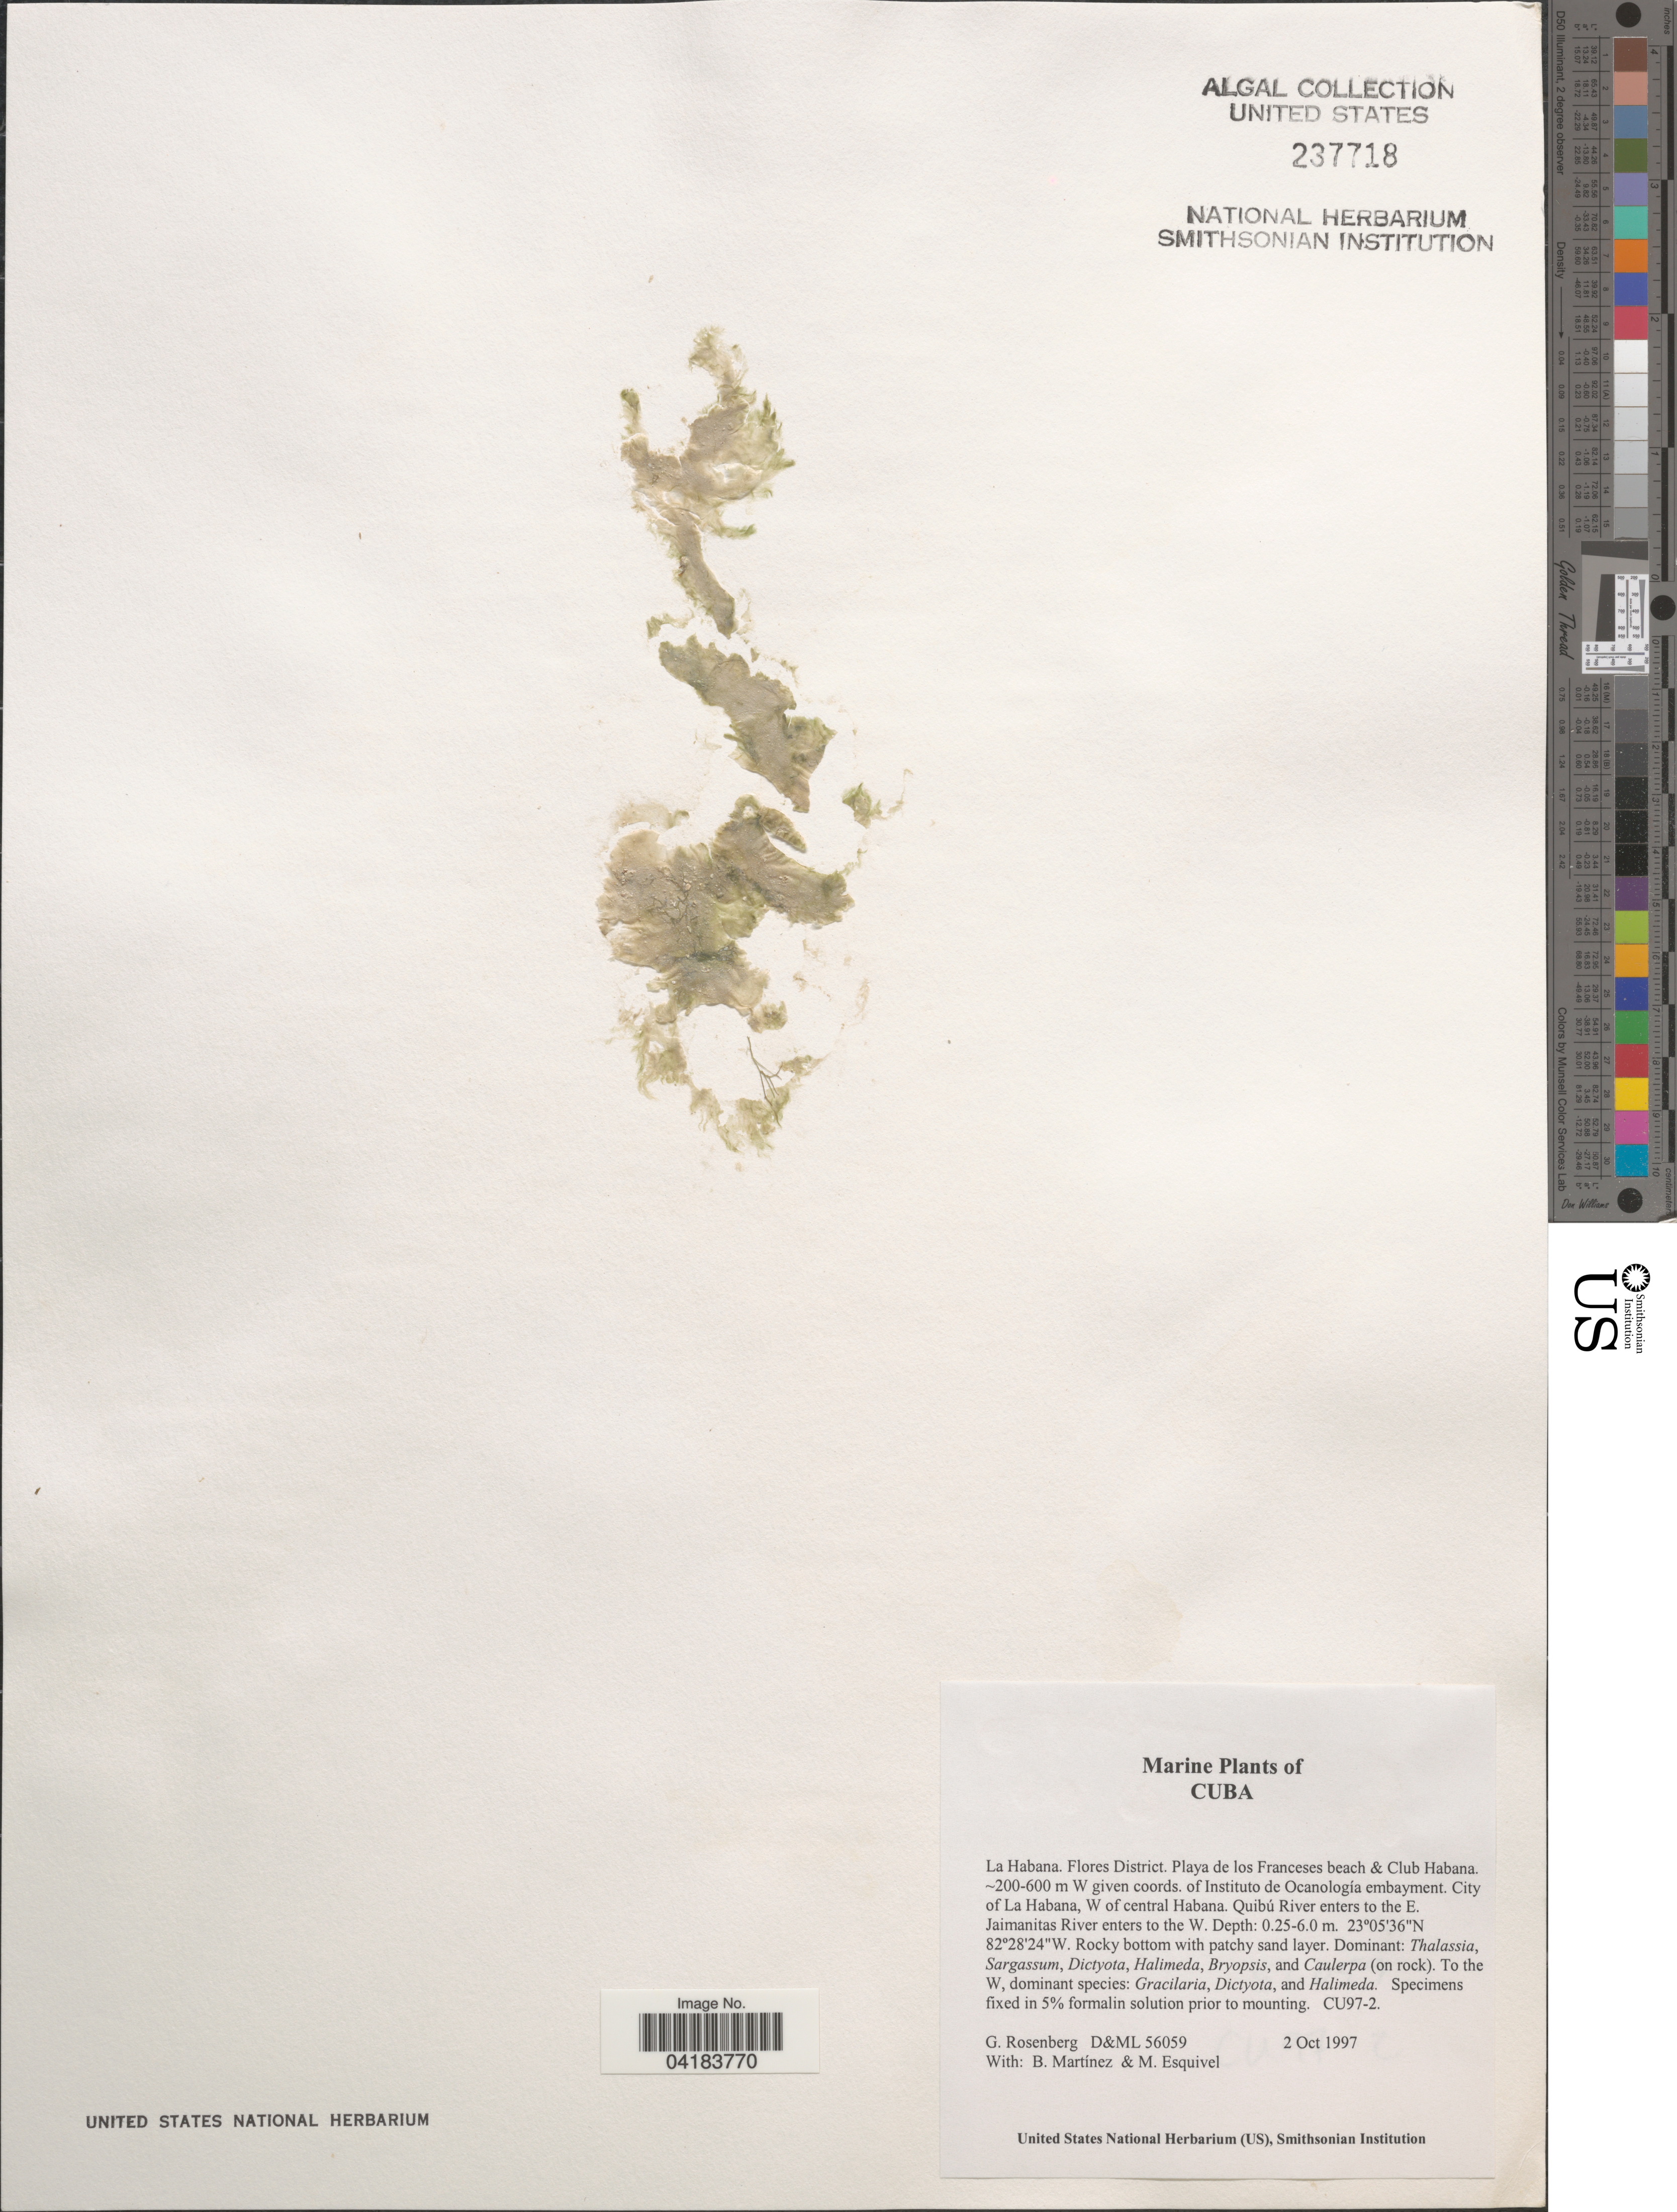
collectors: G. Rosenberg, B. Martinez & M. Esquivel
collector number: D&ML56059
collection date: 1997-10-02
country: Cuba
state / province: La Habana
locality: Flores District. Playa de los Franceses beach & Club Habana. ~200-600 m W given coords. of Instituto de Ocanología embayment. City of La Habana, W of central Havana. Quibú River enters to the E. Jaimanitas River enters to the W.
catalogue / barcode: US 237718